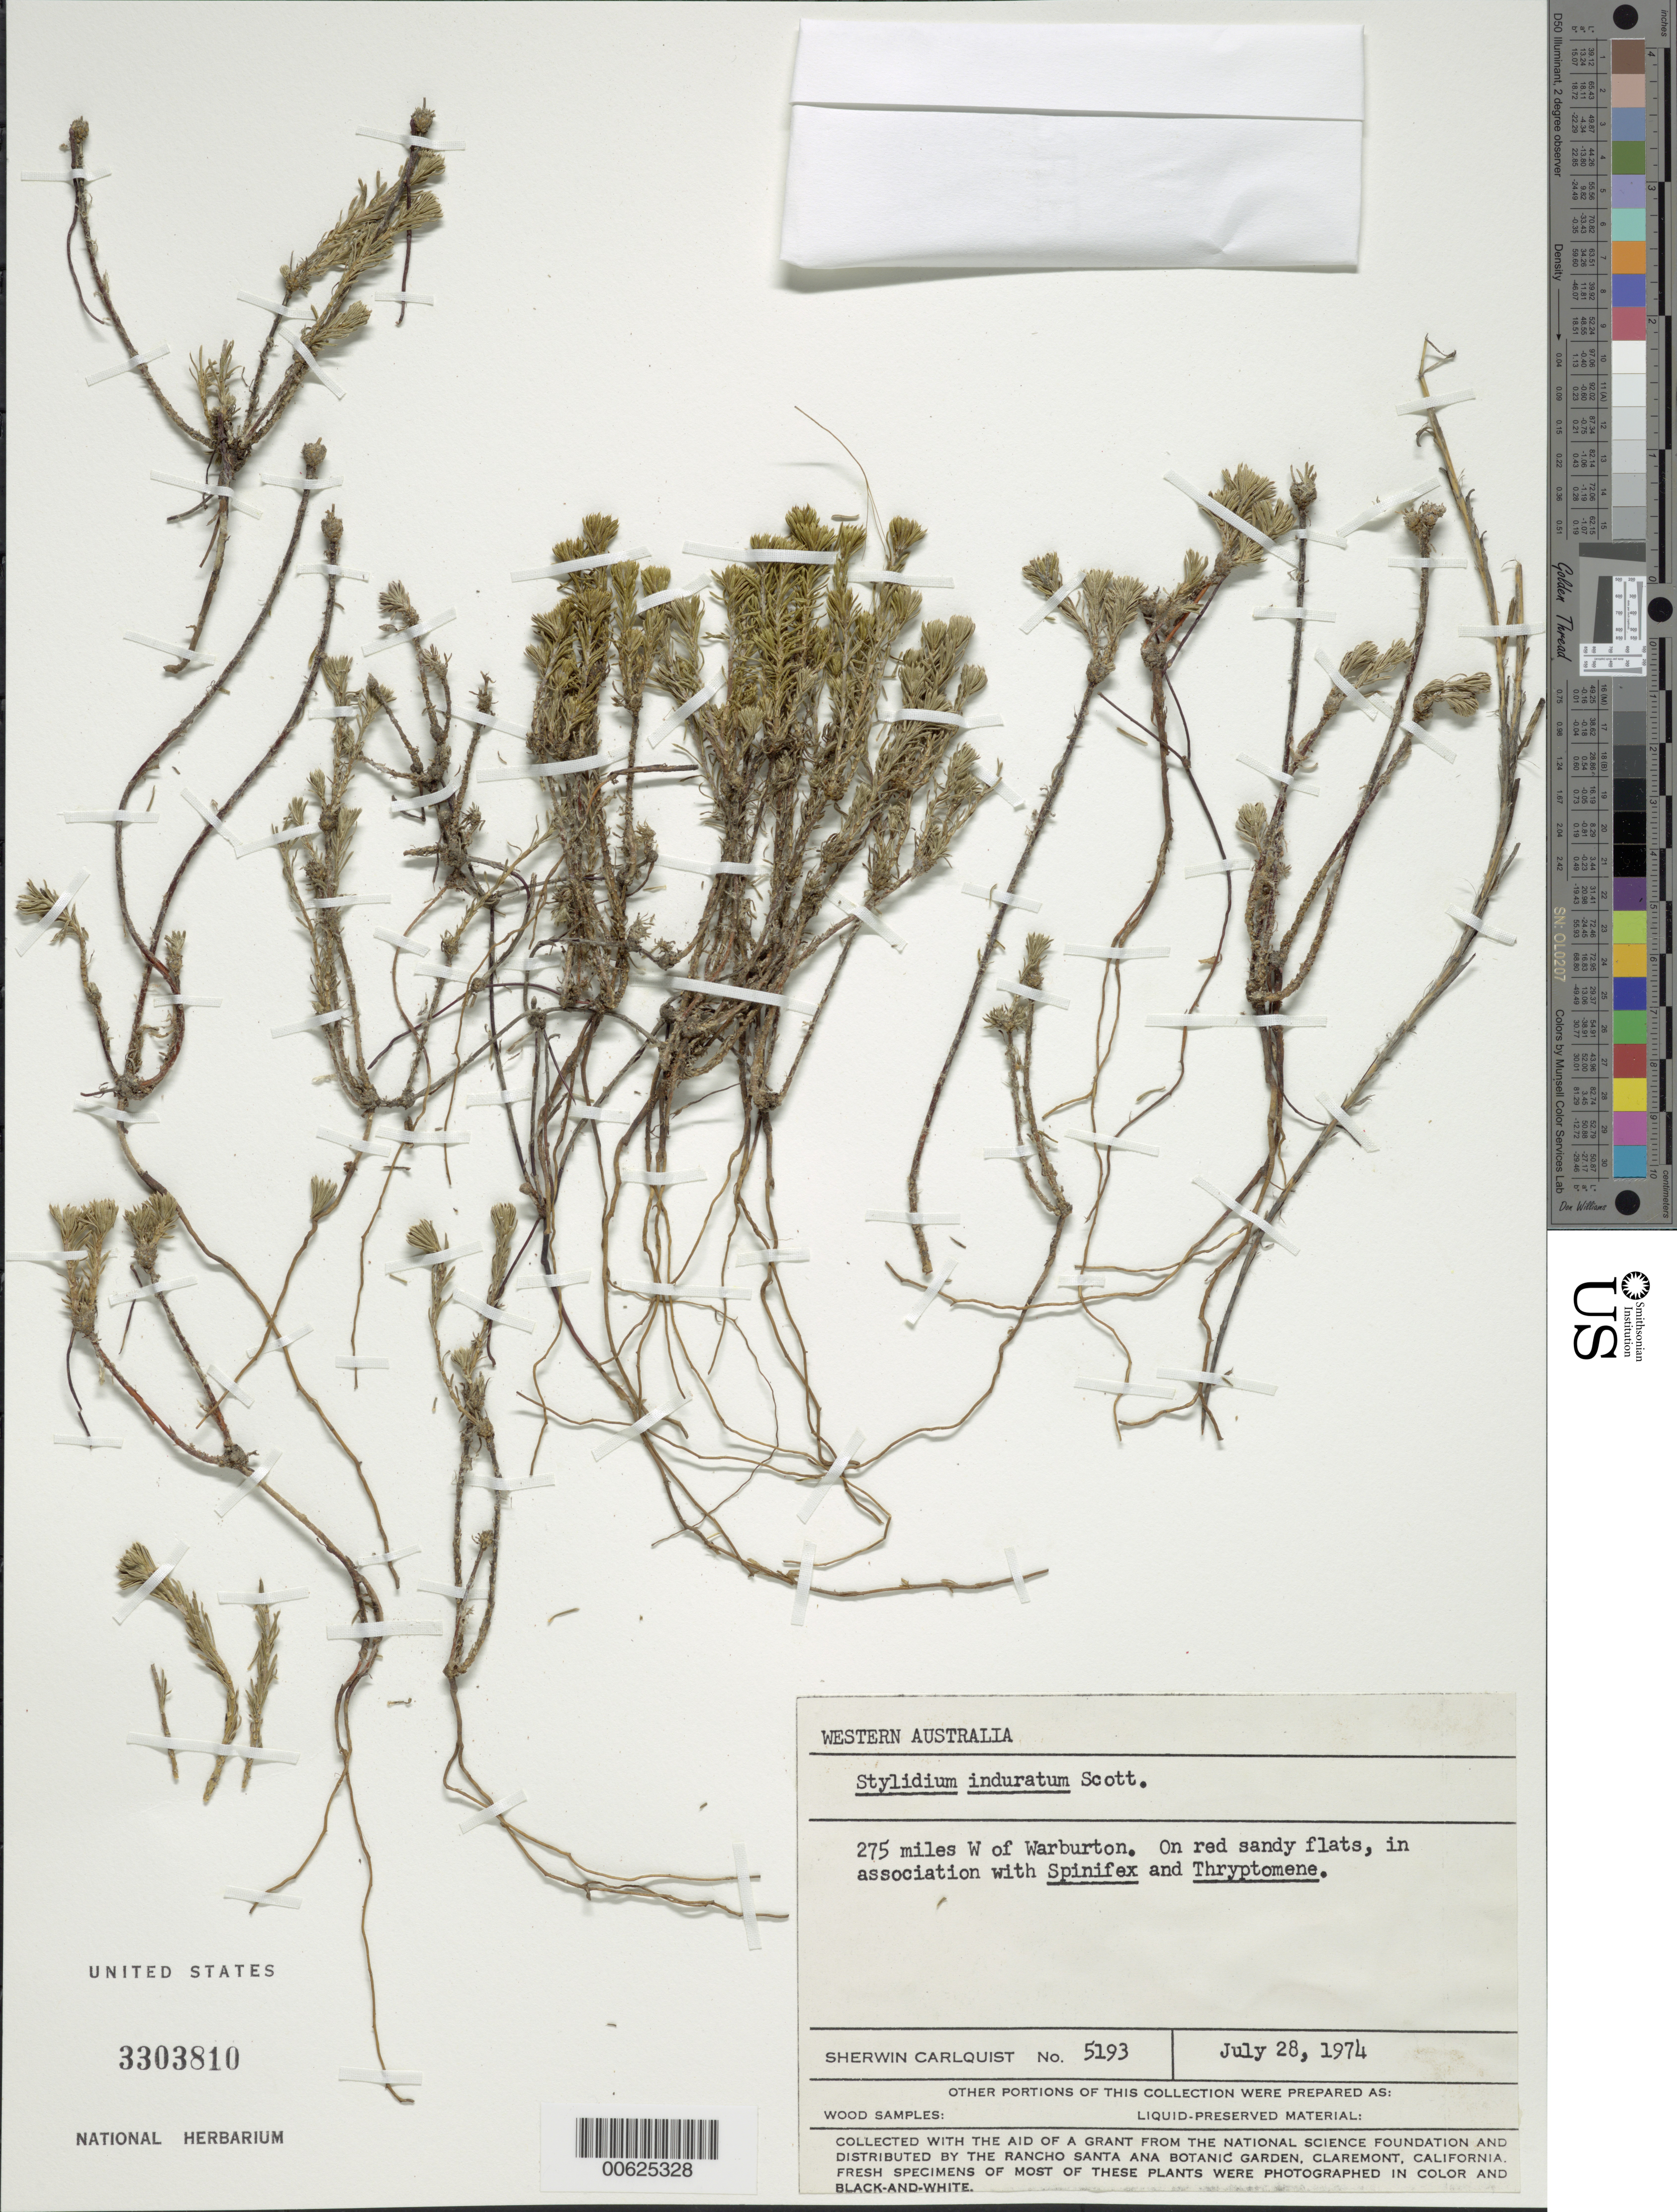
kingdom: Plantae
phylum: Tracheophyta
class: Magnoliopsida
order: Asterales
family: Stylidiaceae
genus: Stylidium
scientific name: Stylidium induratum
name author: M.B.Scott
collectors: S. Carlquist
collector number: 5193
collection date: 1974-07-28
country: Australia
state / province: Western Australia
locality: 275 miles W of Warburton.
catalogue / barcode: US 3303810